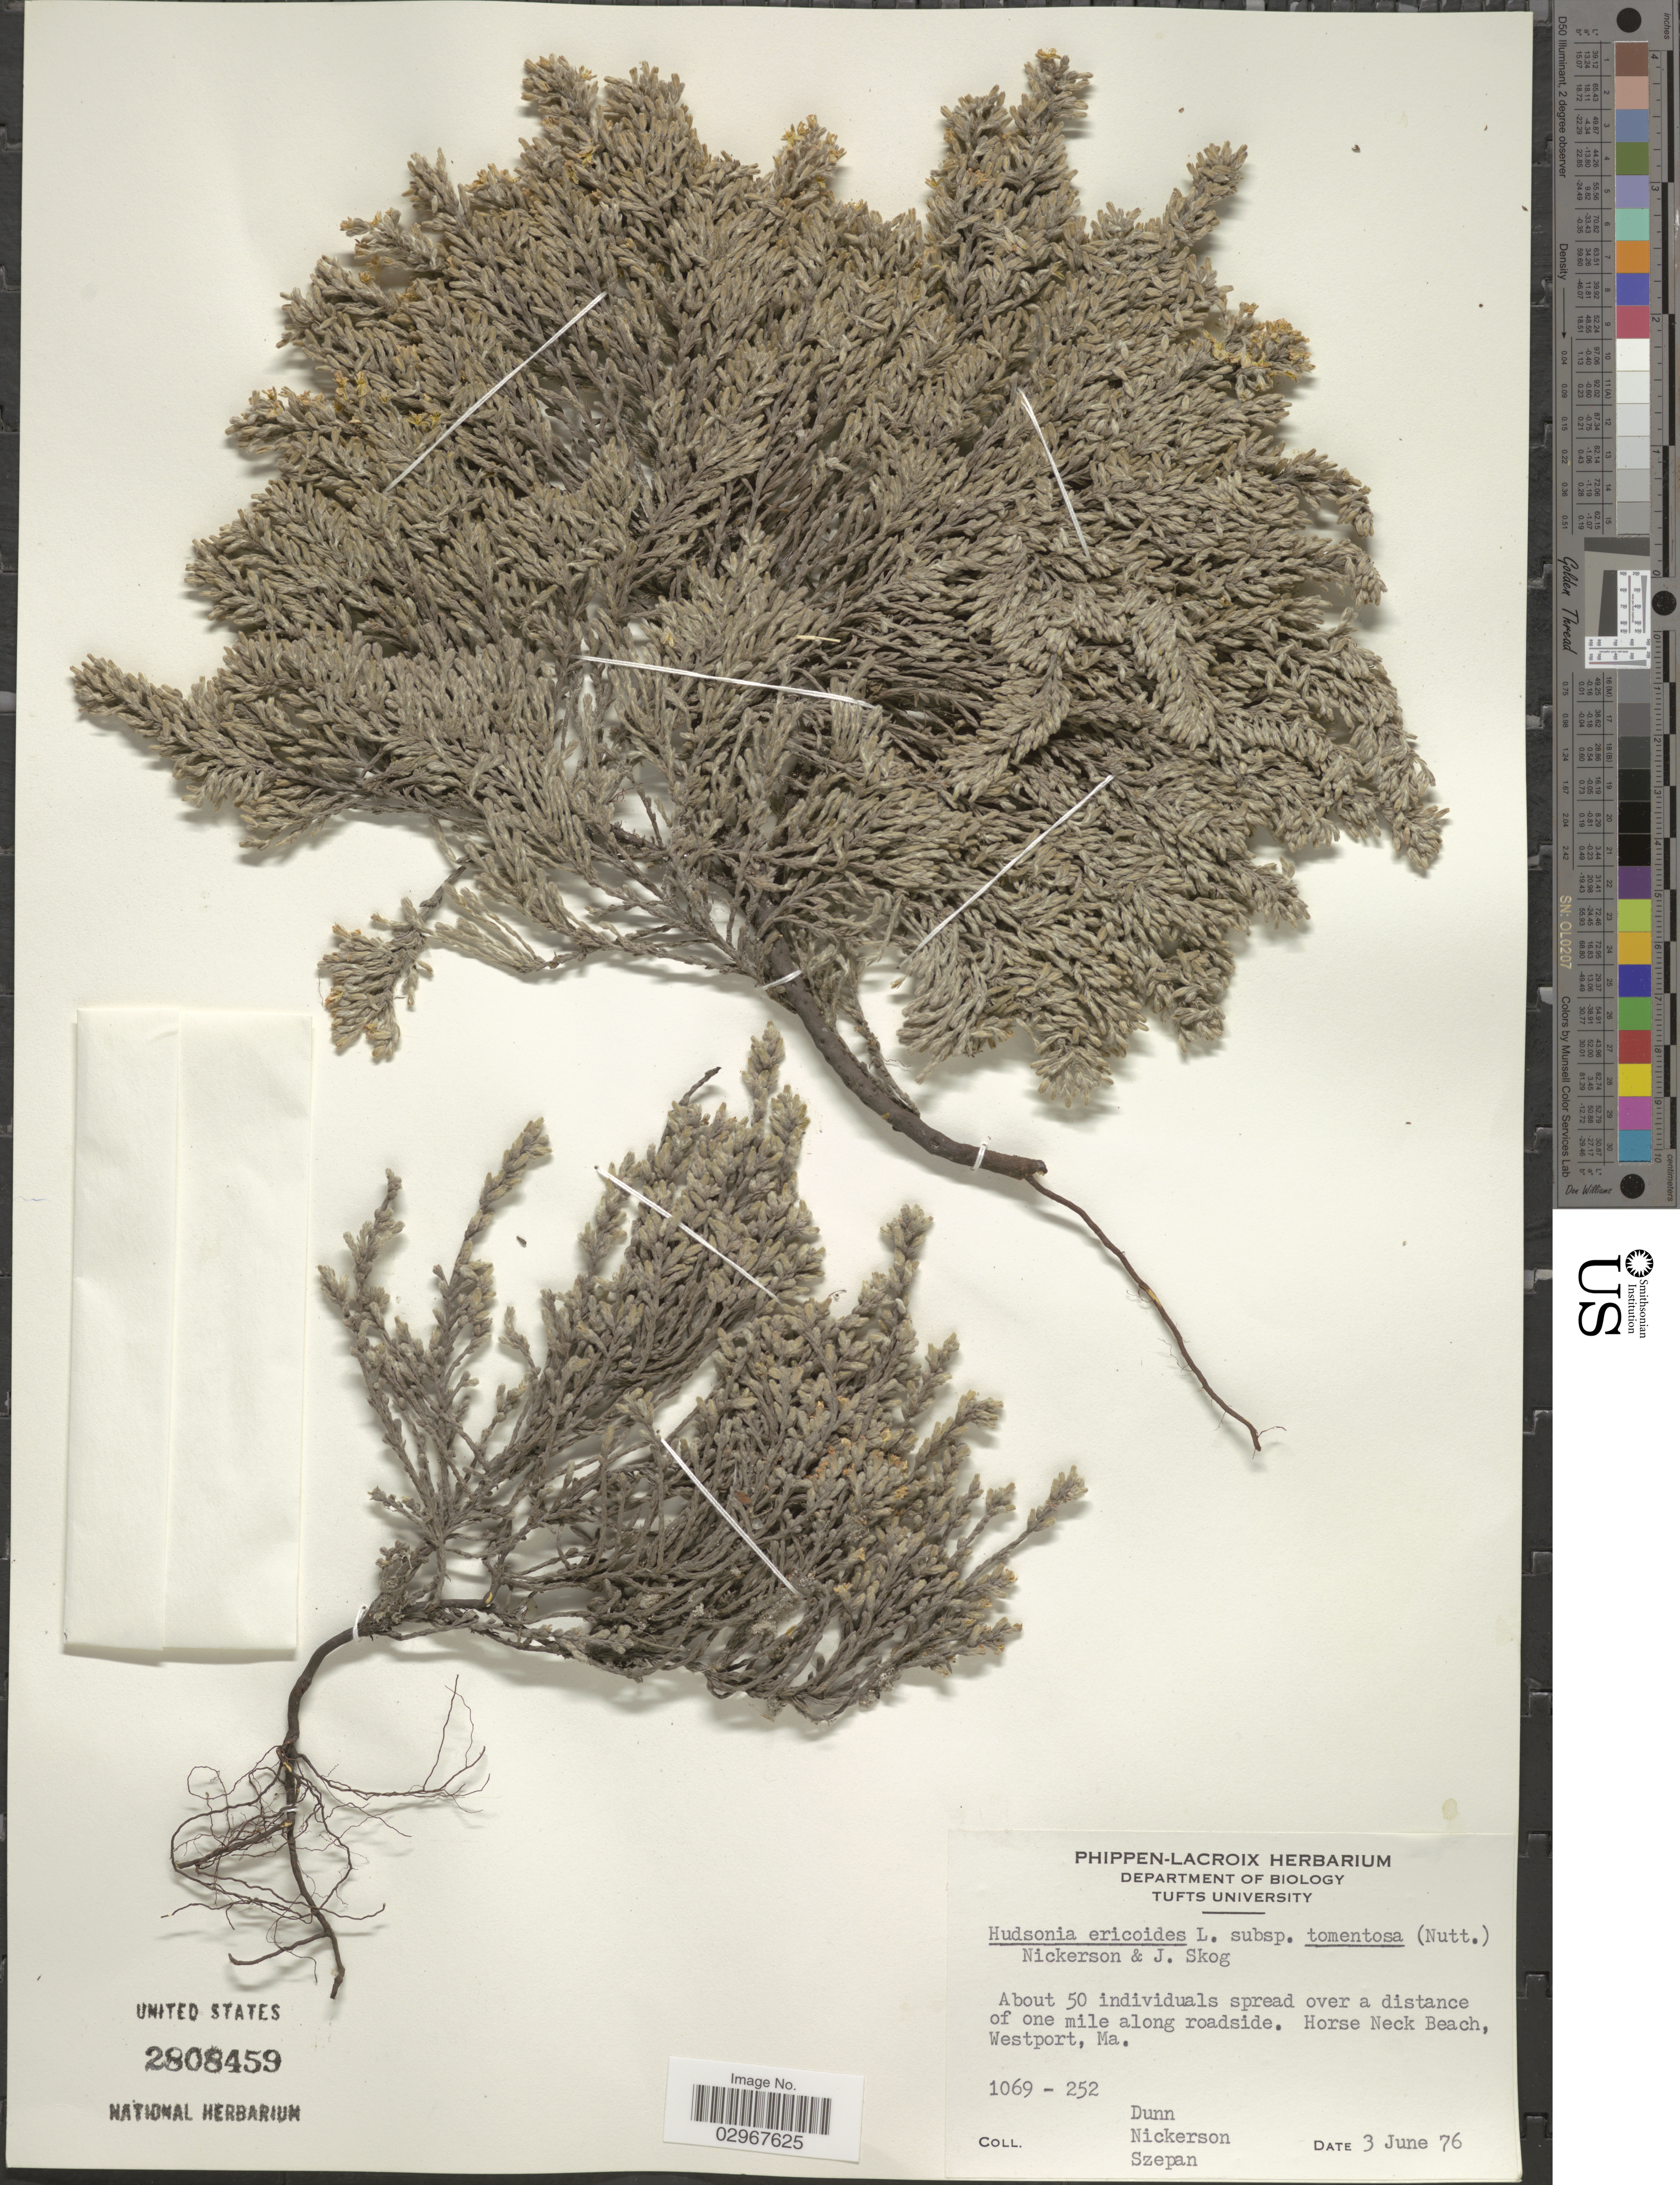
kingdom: Plantae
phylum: Tracheophyta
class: Magnoliopsida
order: Malvales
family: Cistaceae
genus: Hudsonia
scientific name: Hudsonia tomentosa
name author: Nutt.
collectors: Dunn, --, Nickerson, -- & Szepan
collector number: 1069-252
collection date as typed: Transcribed d/m/y: 3/6/76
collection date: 1976-06-03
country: United States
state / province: Massachusetts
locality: One mile along roadside. Horse Neck Beach, Westport, Ma.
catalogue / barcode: US 2808459